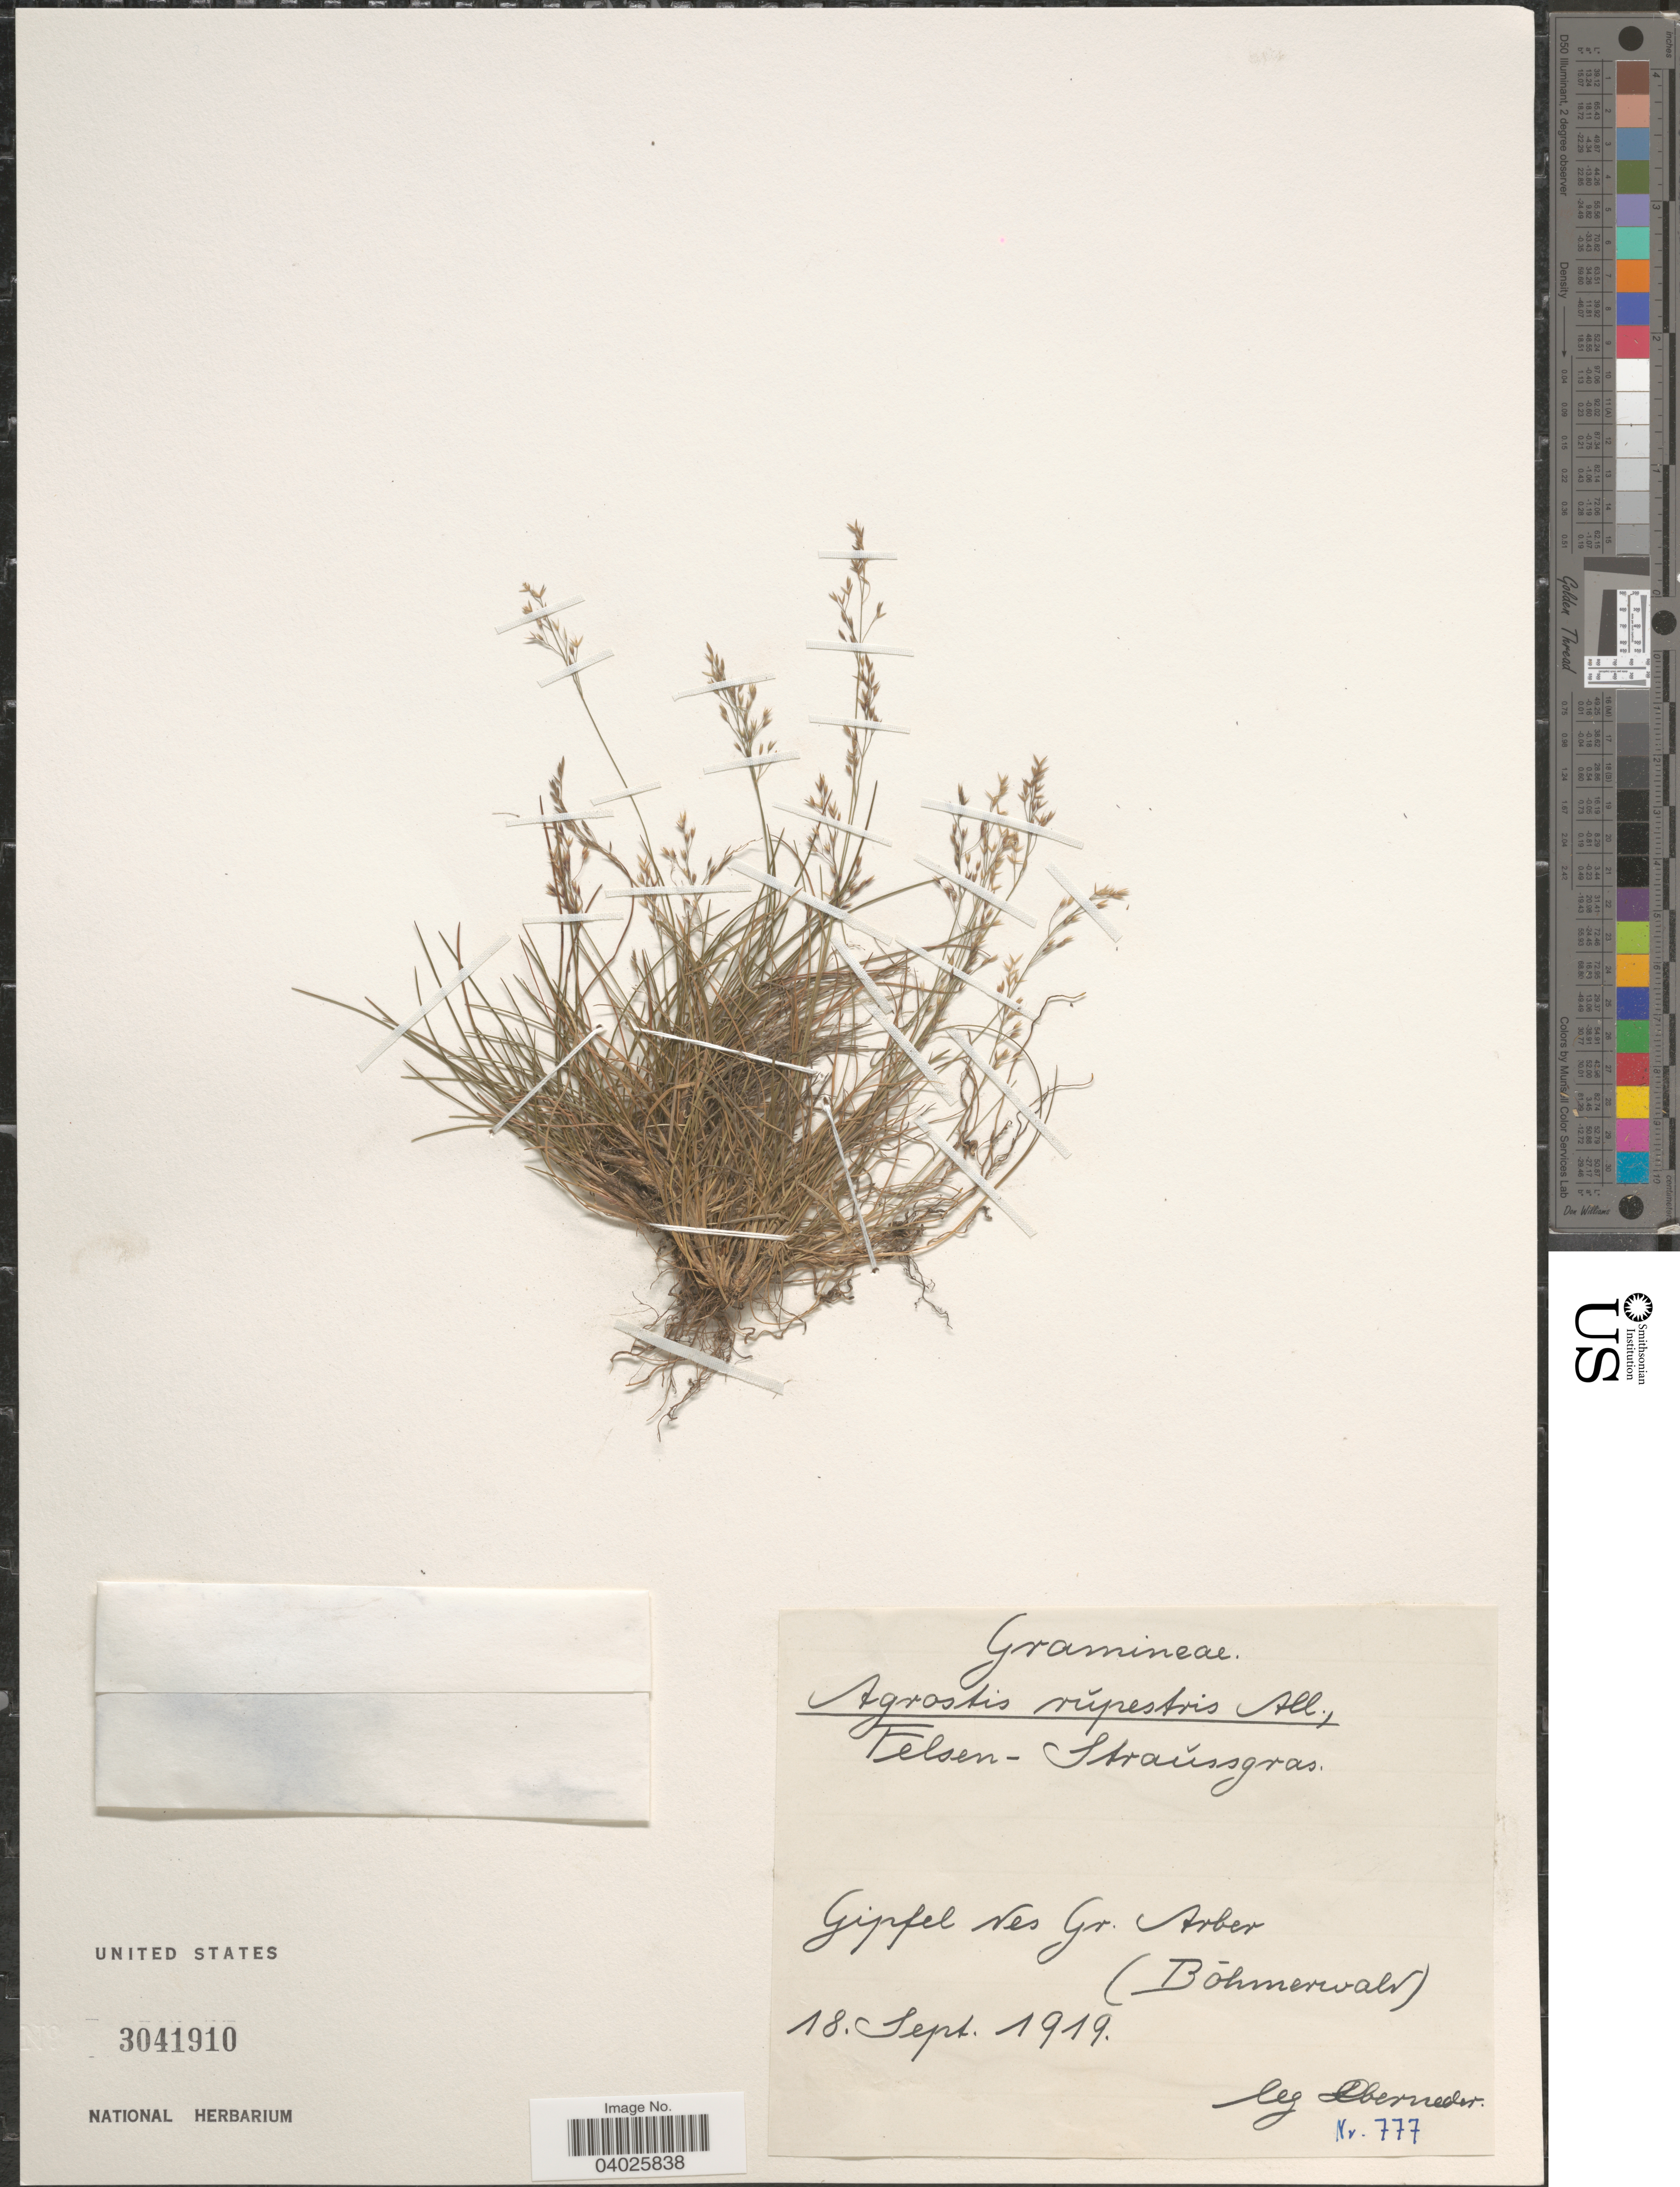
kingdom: Plantae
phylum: Tracheophyta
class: Liliopsida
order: Poales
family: Poaceae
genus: Agrostis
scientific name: Agrostis rupestris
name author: All.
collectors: -- Aberneder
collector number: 777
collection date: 1919-09-18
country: Germany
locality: Gipfel des Gr. Arber (Böhmerwald).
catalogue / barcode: US 3041910